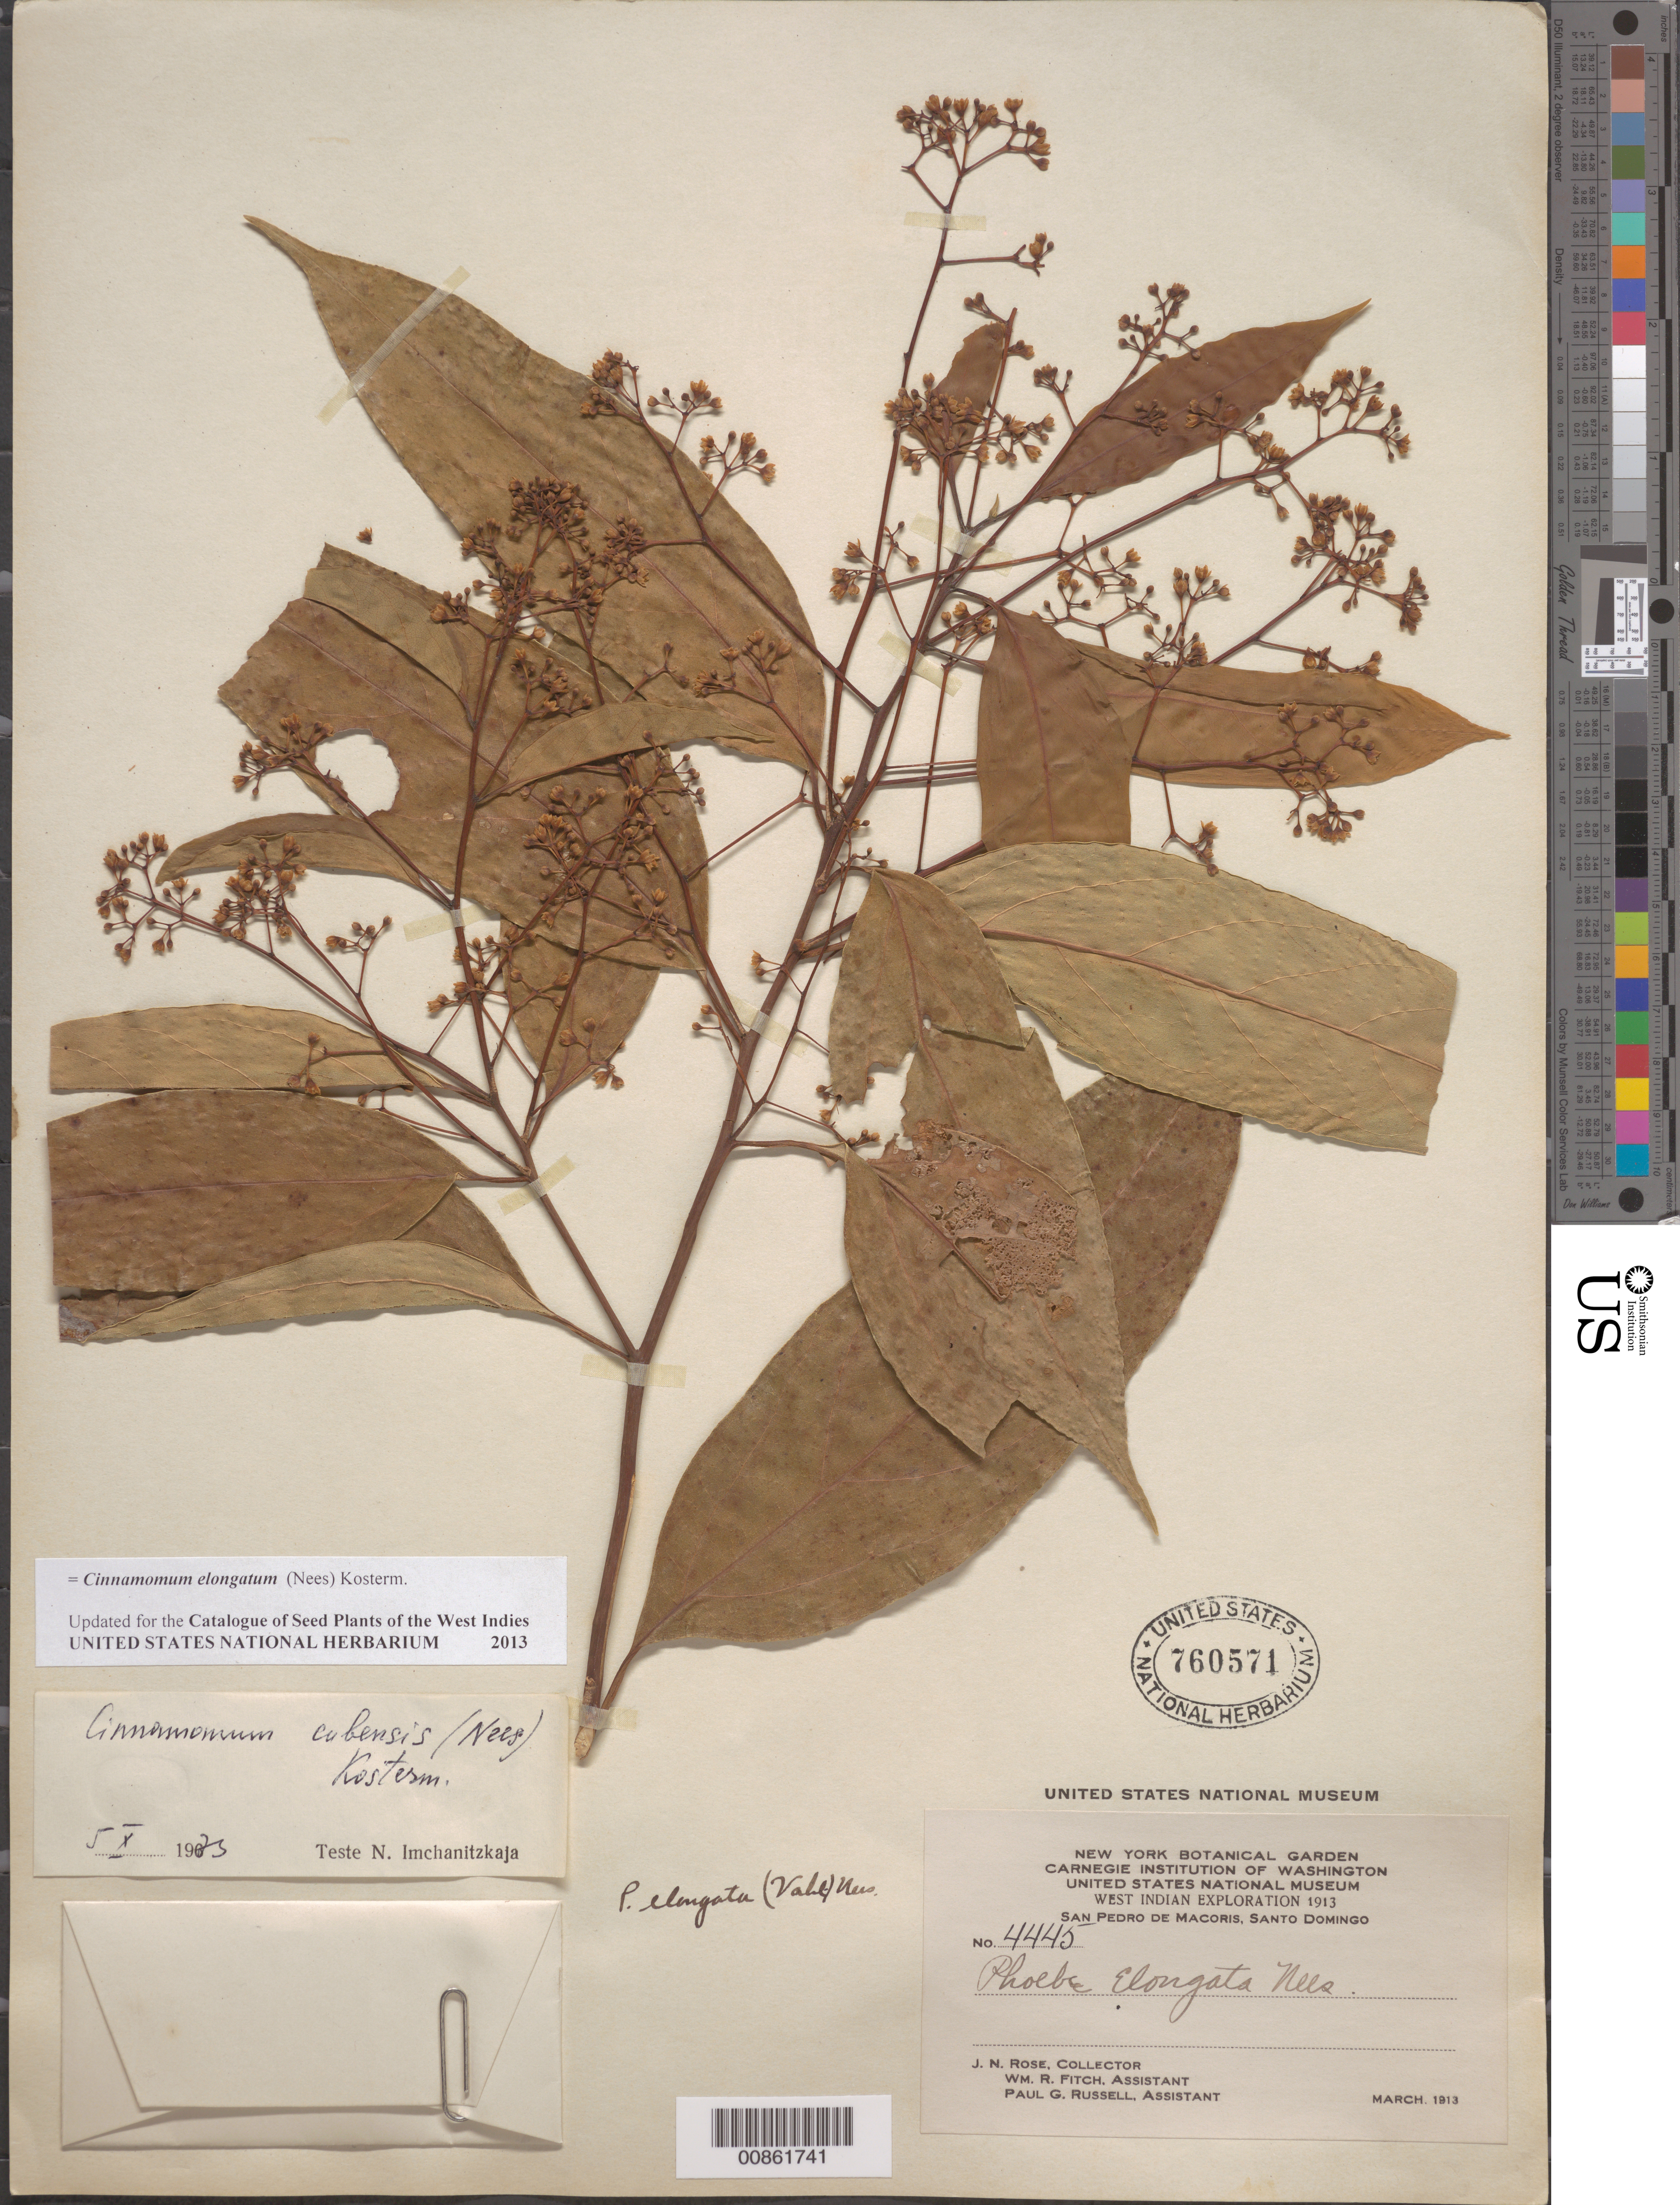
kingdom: Plantae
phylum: Tracheophyta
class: Magnoliopsida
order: Laurales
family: Lauraceae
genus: Cinnamomum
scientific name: Cinnamomum elongatum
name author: (Nees) Kosterm.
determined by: Imchanitzkaja, N.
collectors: J. N. Rose, W. R. Fitch & P. G. Russell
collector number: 4445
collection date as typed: Mar 1913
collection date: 1913-03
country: Dominican Republic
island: Hispaniola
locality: San Pedro de Macoris, Santo Domingo.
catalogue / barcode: US 760571